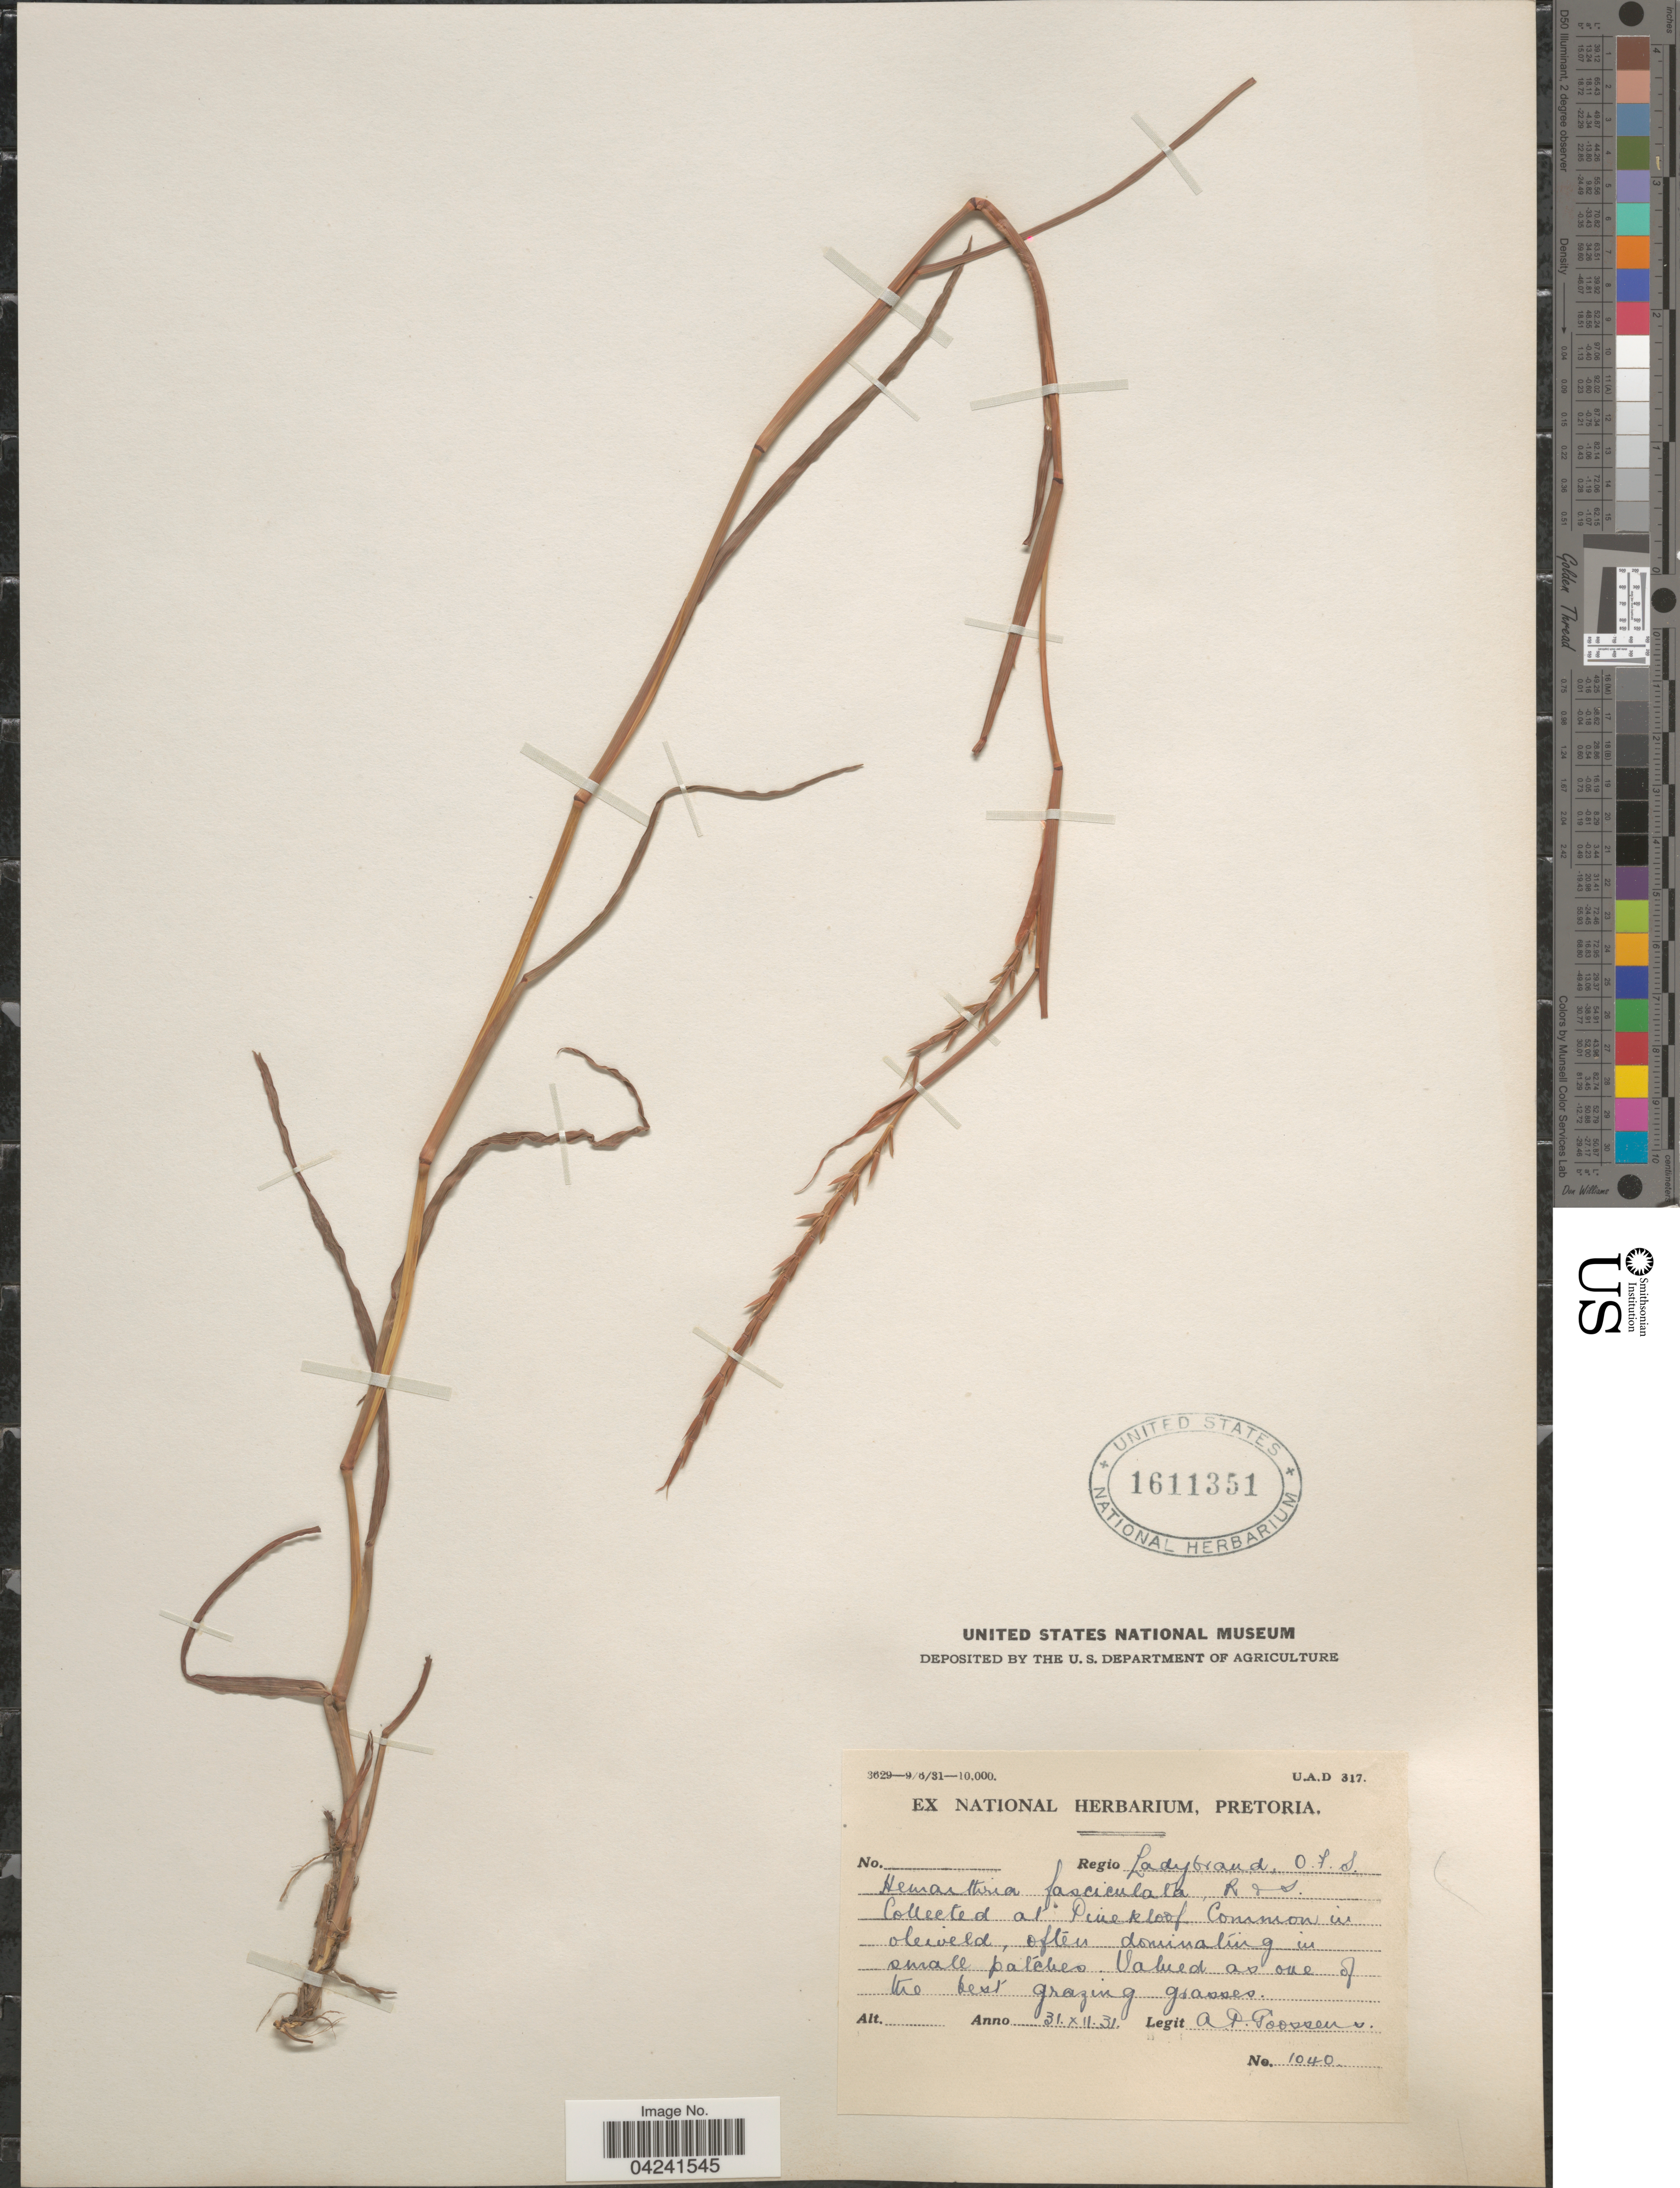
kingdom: Plantae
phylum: Tracheophyta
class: Liliopsida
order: Poales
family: Poaceae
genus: Hemarthria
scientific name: Hemarthria altissima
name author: (Poir.) Stapf & C. E. Hubb.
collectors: A. P. G. Goossens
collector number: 1040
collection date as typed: Transcribed d/m/y: 31/12/31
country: South Africa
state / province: Free State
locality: Regio Ladybrand, O. F. S. At Pinekloof.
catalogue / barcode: US 1611351